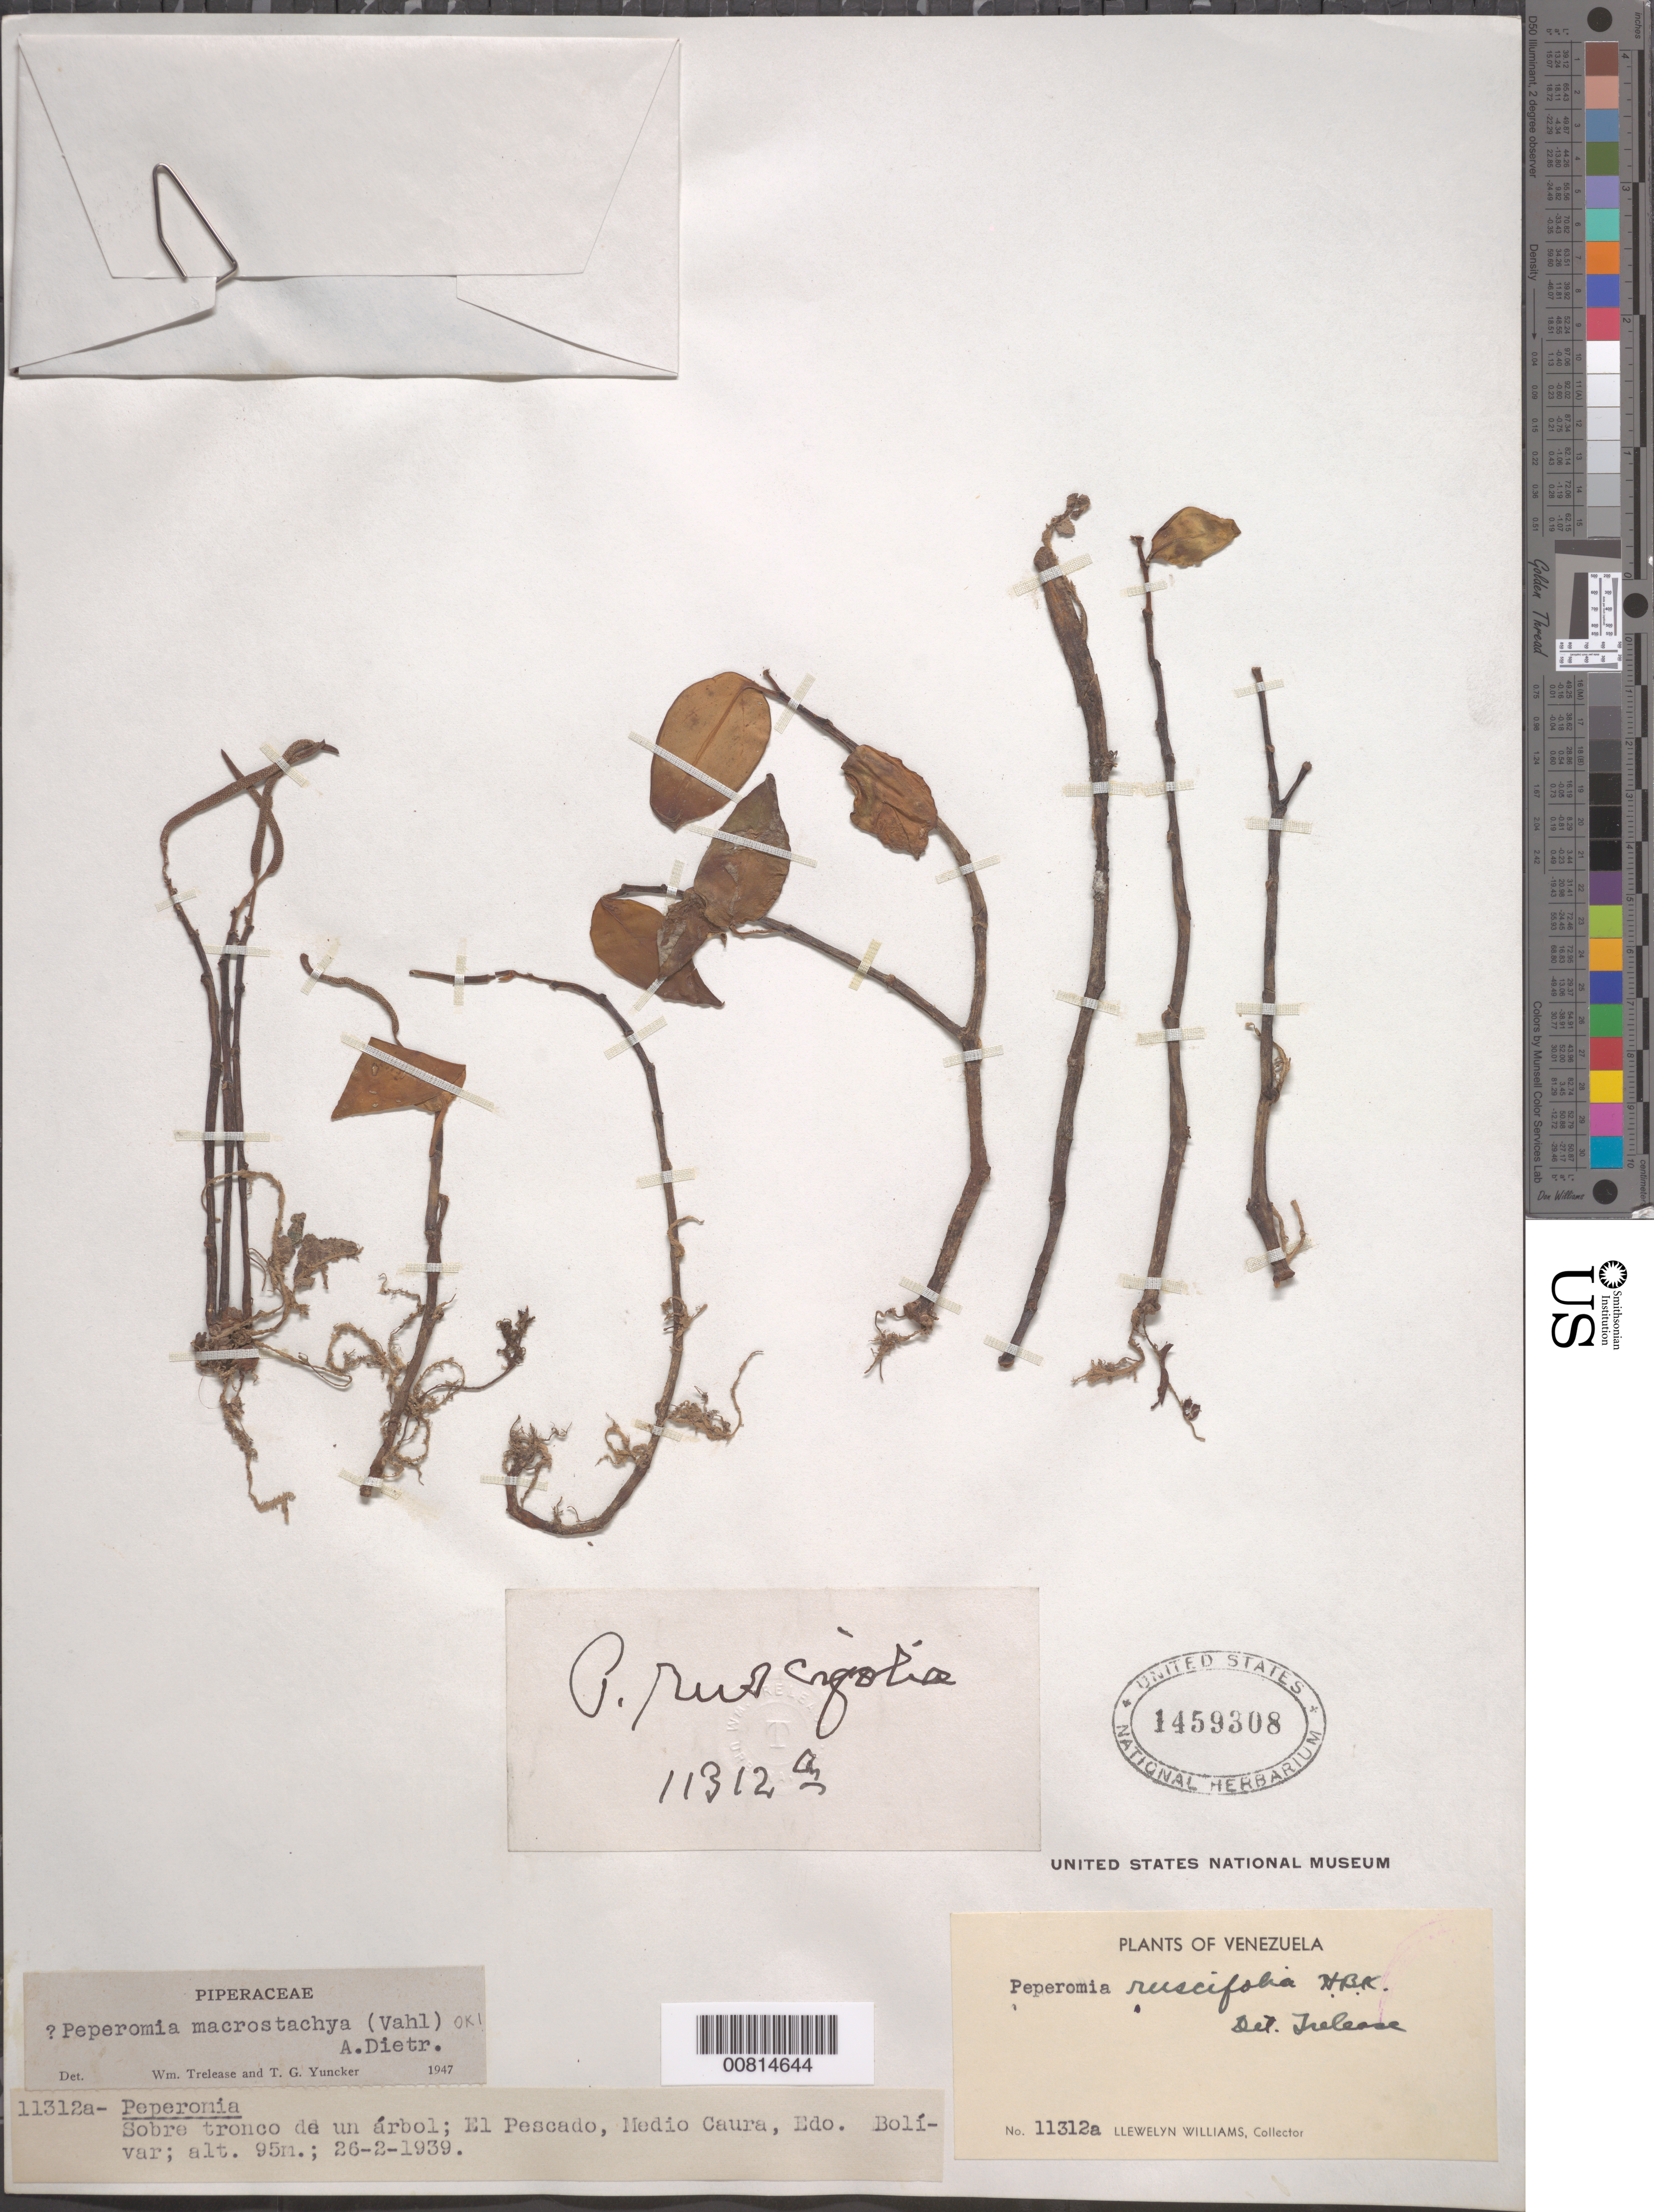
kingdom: Plantae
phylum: Tracheophyta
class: Magnoliopsida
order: Piperales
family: Piperaceae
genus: Peperomia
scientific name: Peperomia macrostachya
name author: (Vahl) A. Dietr.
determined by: Trelease, W.; Yuncker, T. G.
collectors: Ll. Williams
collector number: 11312 a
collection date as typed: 26-Feb-39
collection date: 1939-02-26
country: Venezuela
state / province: Bolívar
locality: Chorro el Pescado, Medio Caura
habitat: On tree trunk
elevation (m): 95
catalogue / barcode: US 1459308